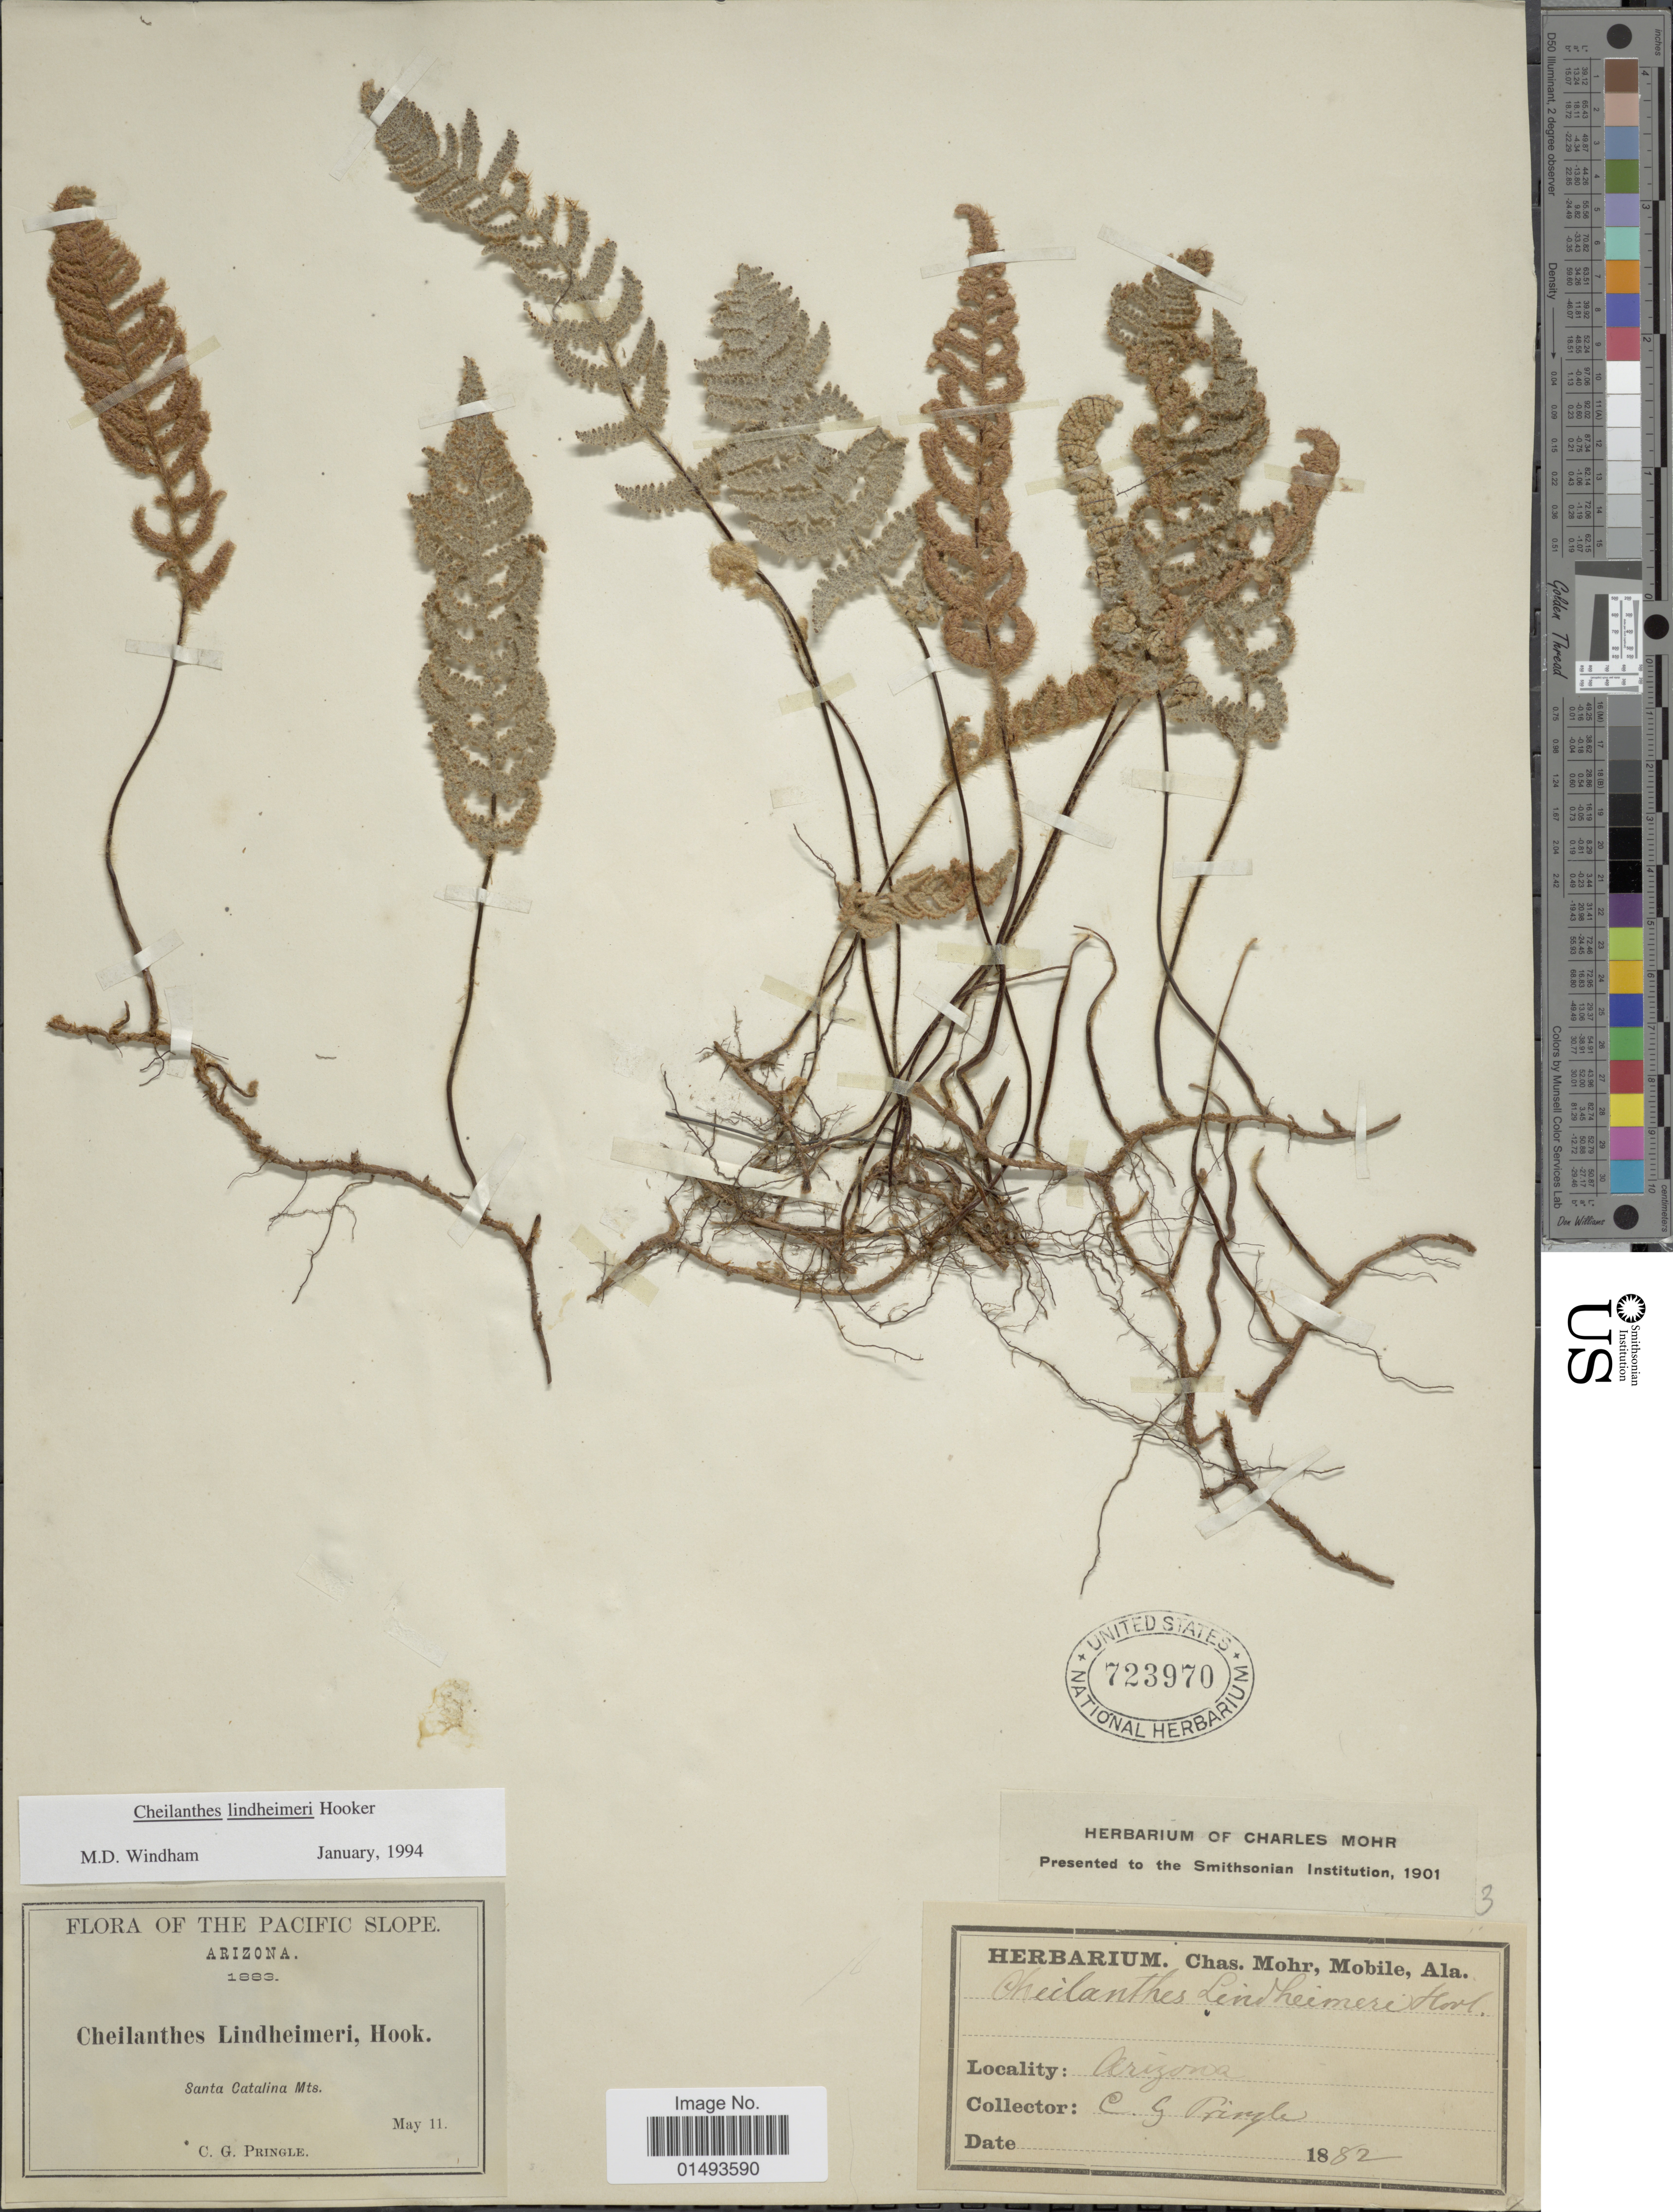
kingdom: Plantae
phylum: Tracheophyta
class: Polypodiopsida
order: Polypodiales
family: Pteridaceae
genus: Myriopteris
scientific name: Myriopteris lindheimeri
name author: (Hook.) J. Sm.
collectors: C. G. Pringle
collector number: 3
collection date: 1882-05-11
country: United States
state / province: Arizona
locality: Flora of the Pacific Slope, Santa Catalina Mts.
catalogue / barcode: US 723970